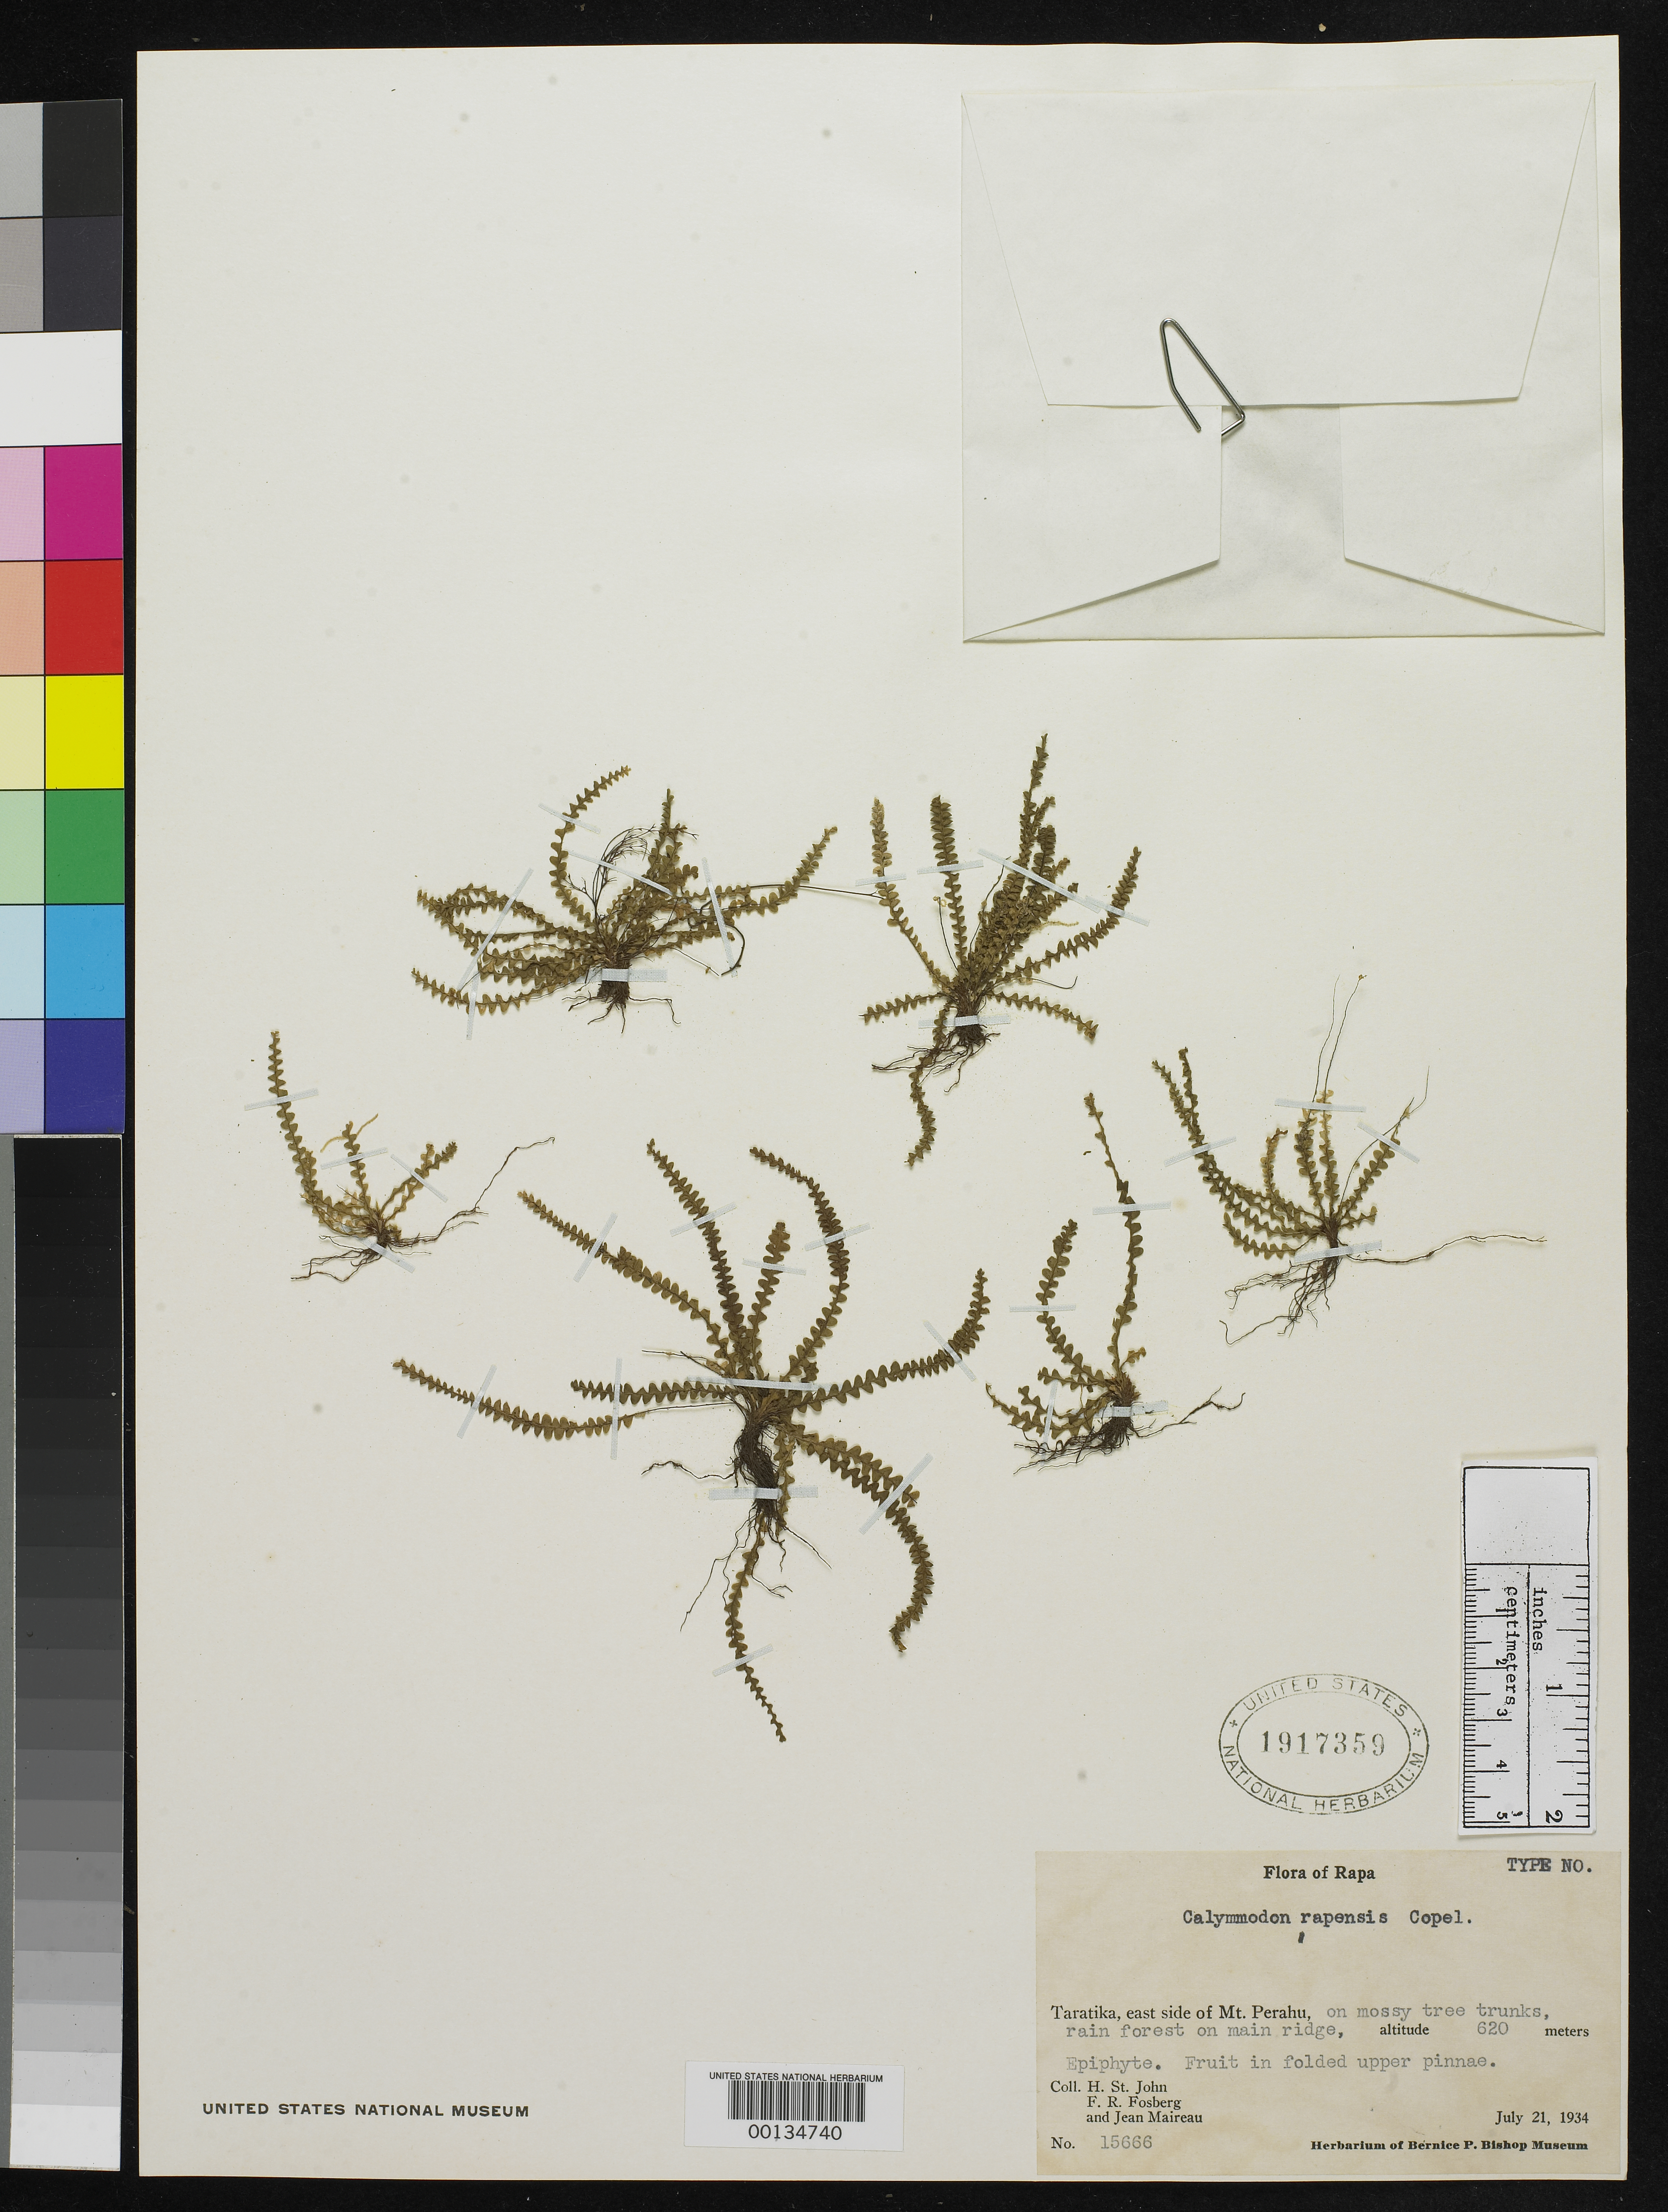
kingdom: Plantae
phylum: Tracheophyta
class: Polypodiopsida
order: Polypodiales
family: Polypodiaceae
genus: Calymmodon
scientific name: Calymmodon rapensis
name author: Copel.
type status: Isotype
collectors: H. St. John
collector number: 15666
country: French Polynesia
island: Rapa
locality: Rapa Isl. [Tubuai Is.]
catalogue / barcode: US 1917359